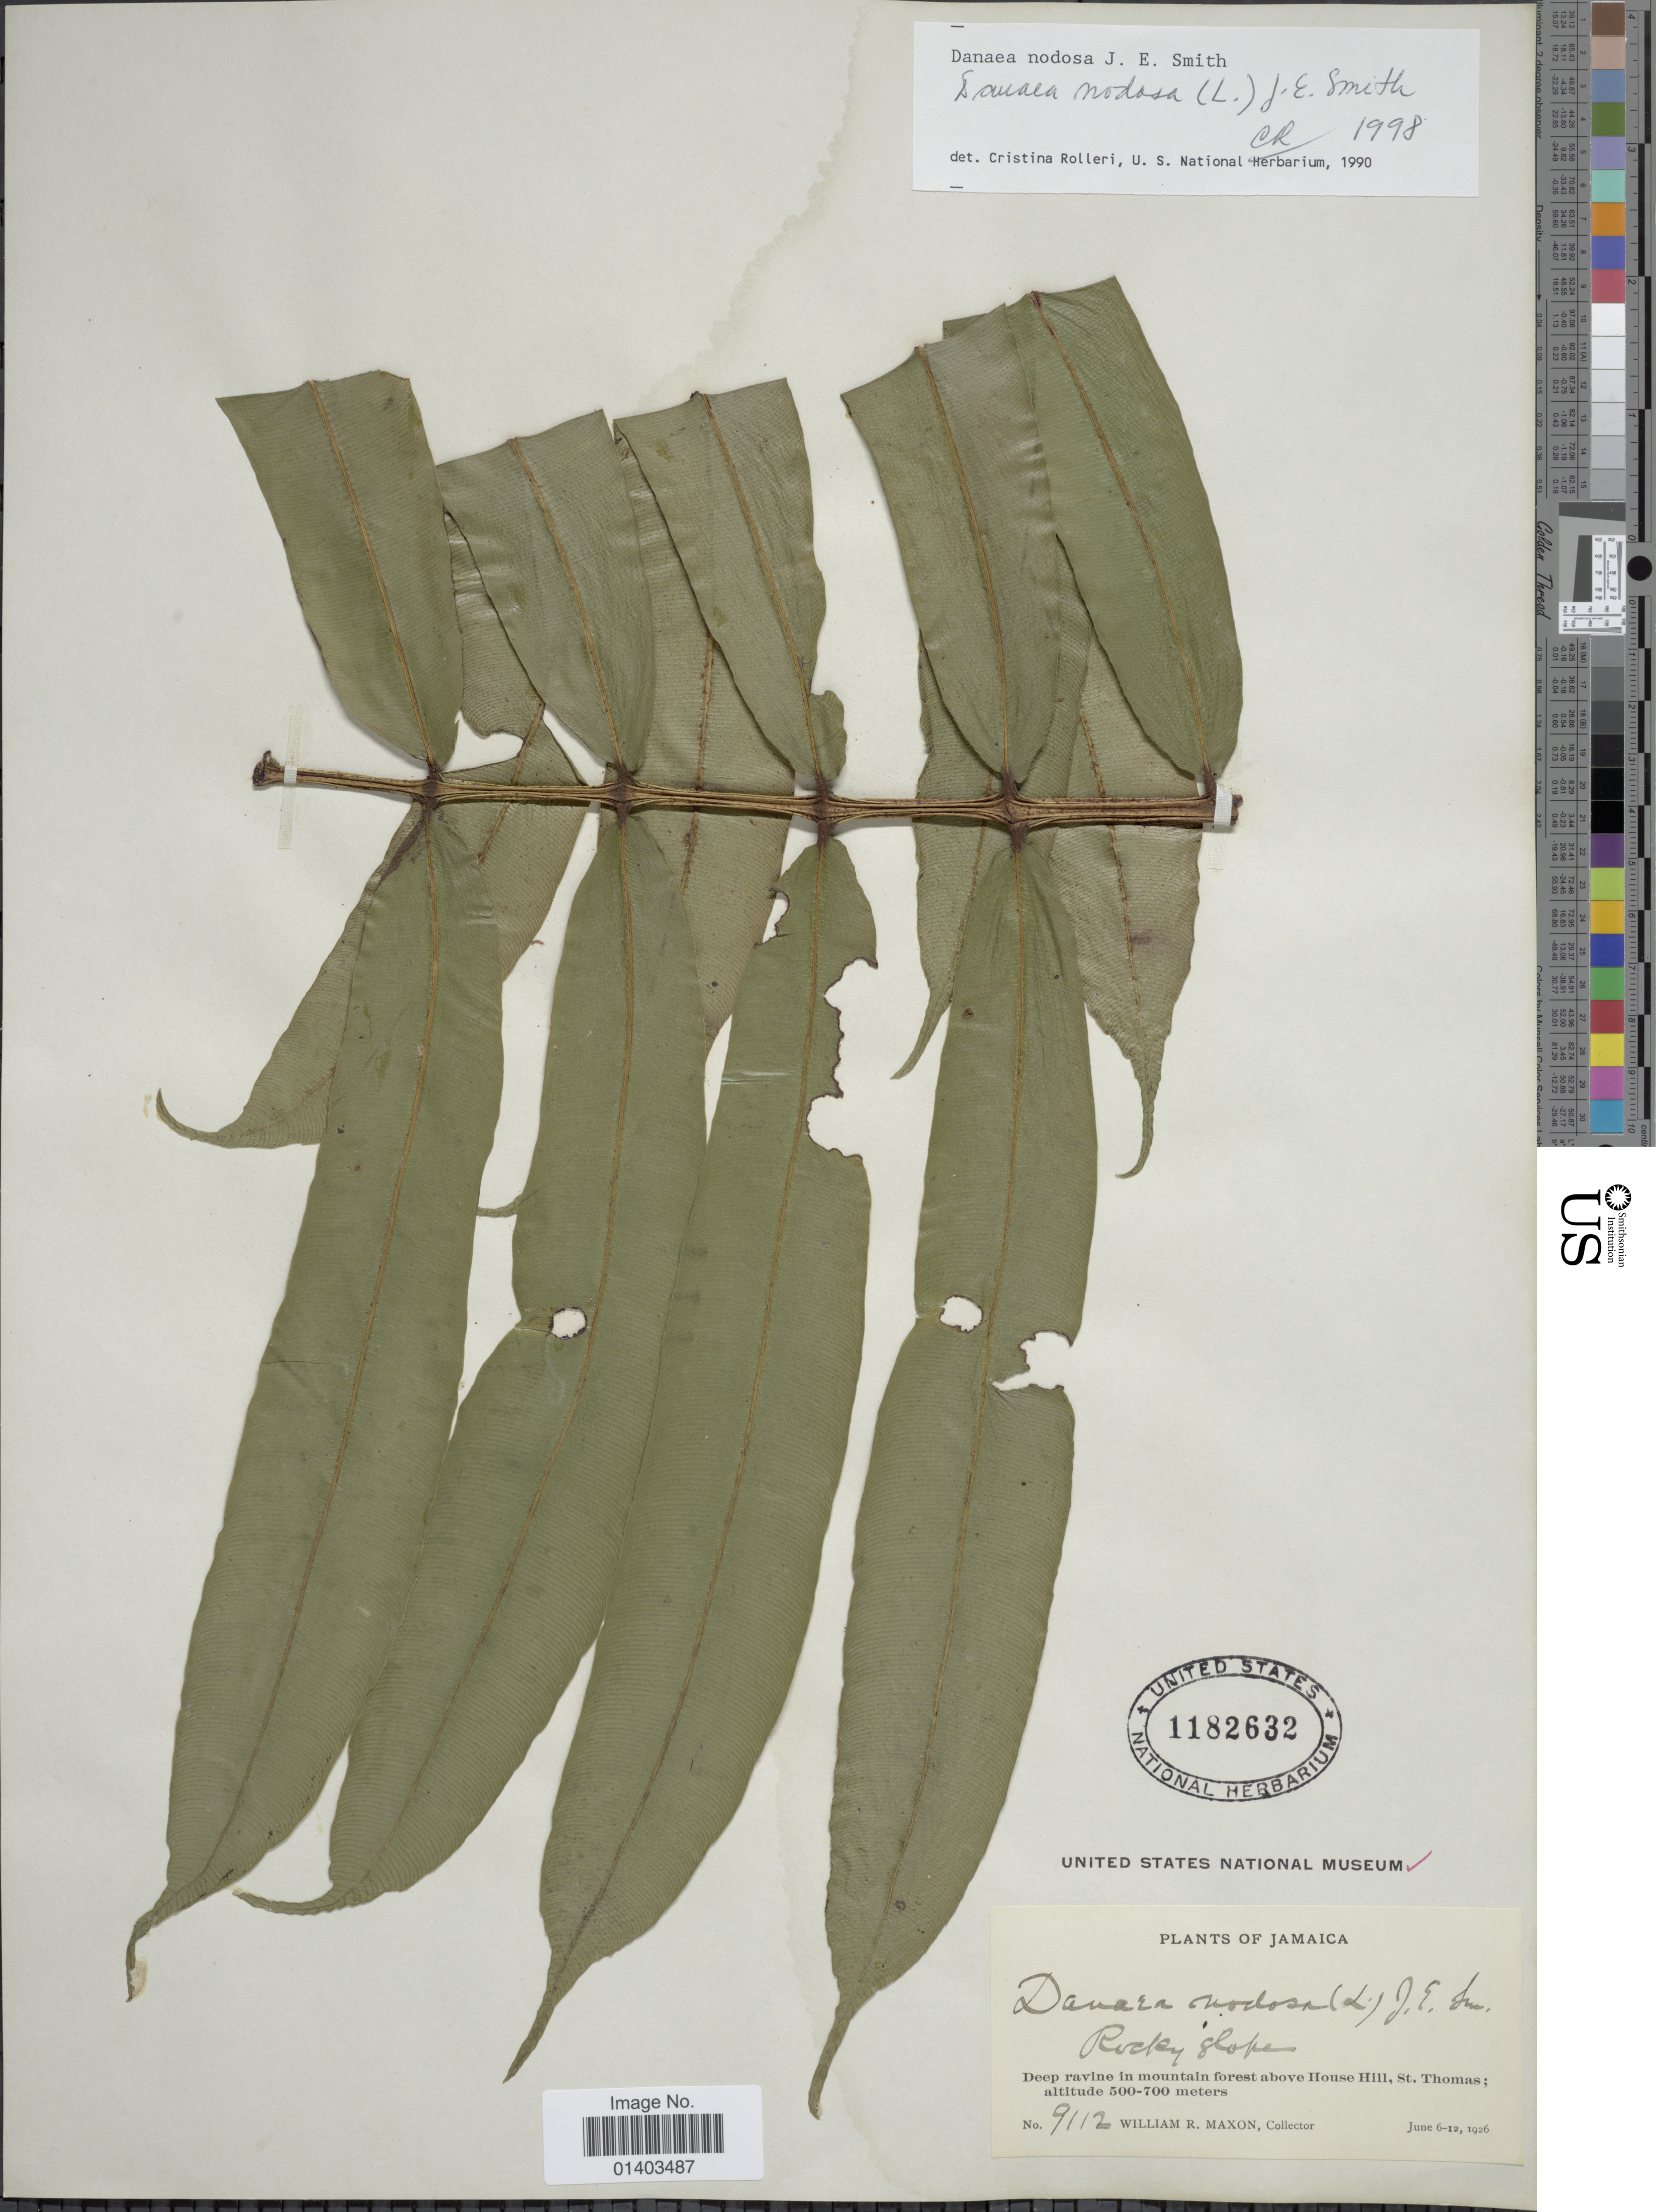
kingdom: Plantae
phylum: Tracheophyta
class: Polypodiopsida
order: Marattiales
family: Marattiaceae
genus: Danaea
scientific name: Danaea nodosa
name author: (L.) Sm.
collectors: W. R. Maxon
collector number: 9112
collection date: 1926-06-06/1926-06-12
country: Jamaica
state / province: Saint Thomas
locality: Deep ravine in mountain forest above House Hill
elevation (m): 500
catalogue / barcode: US 1182632